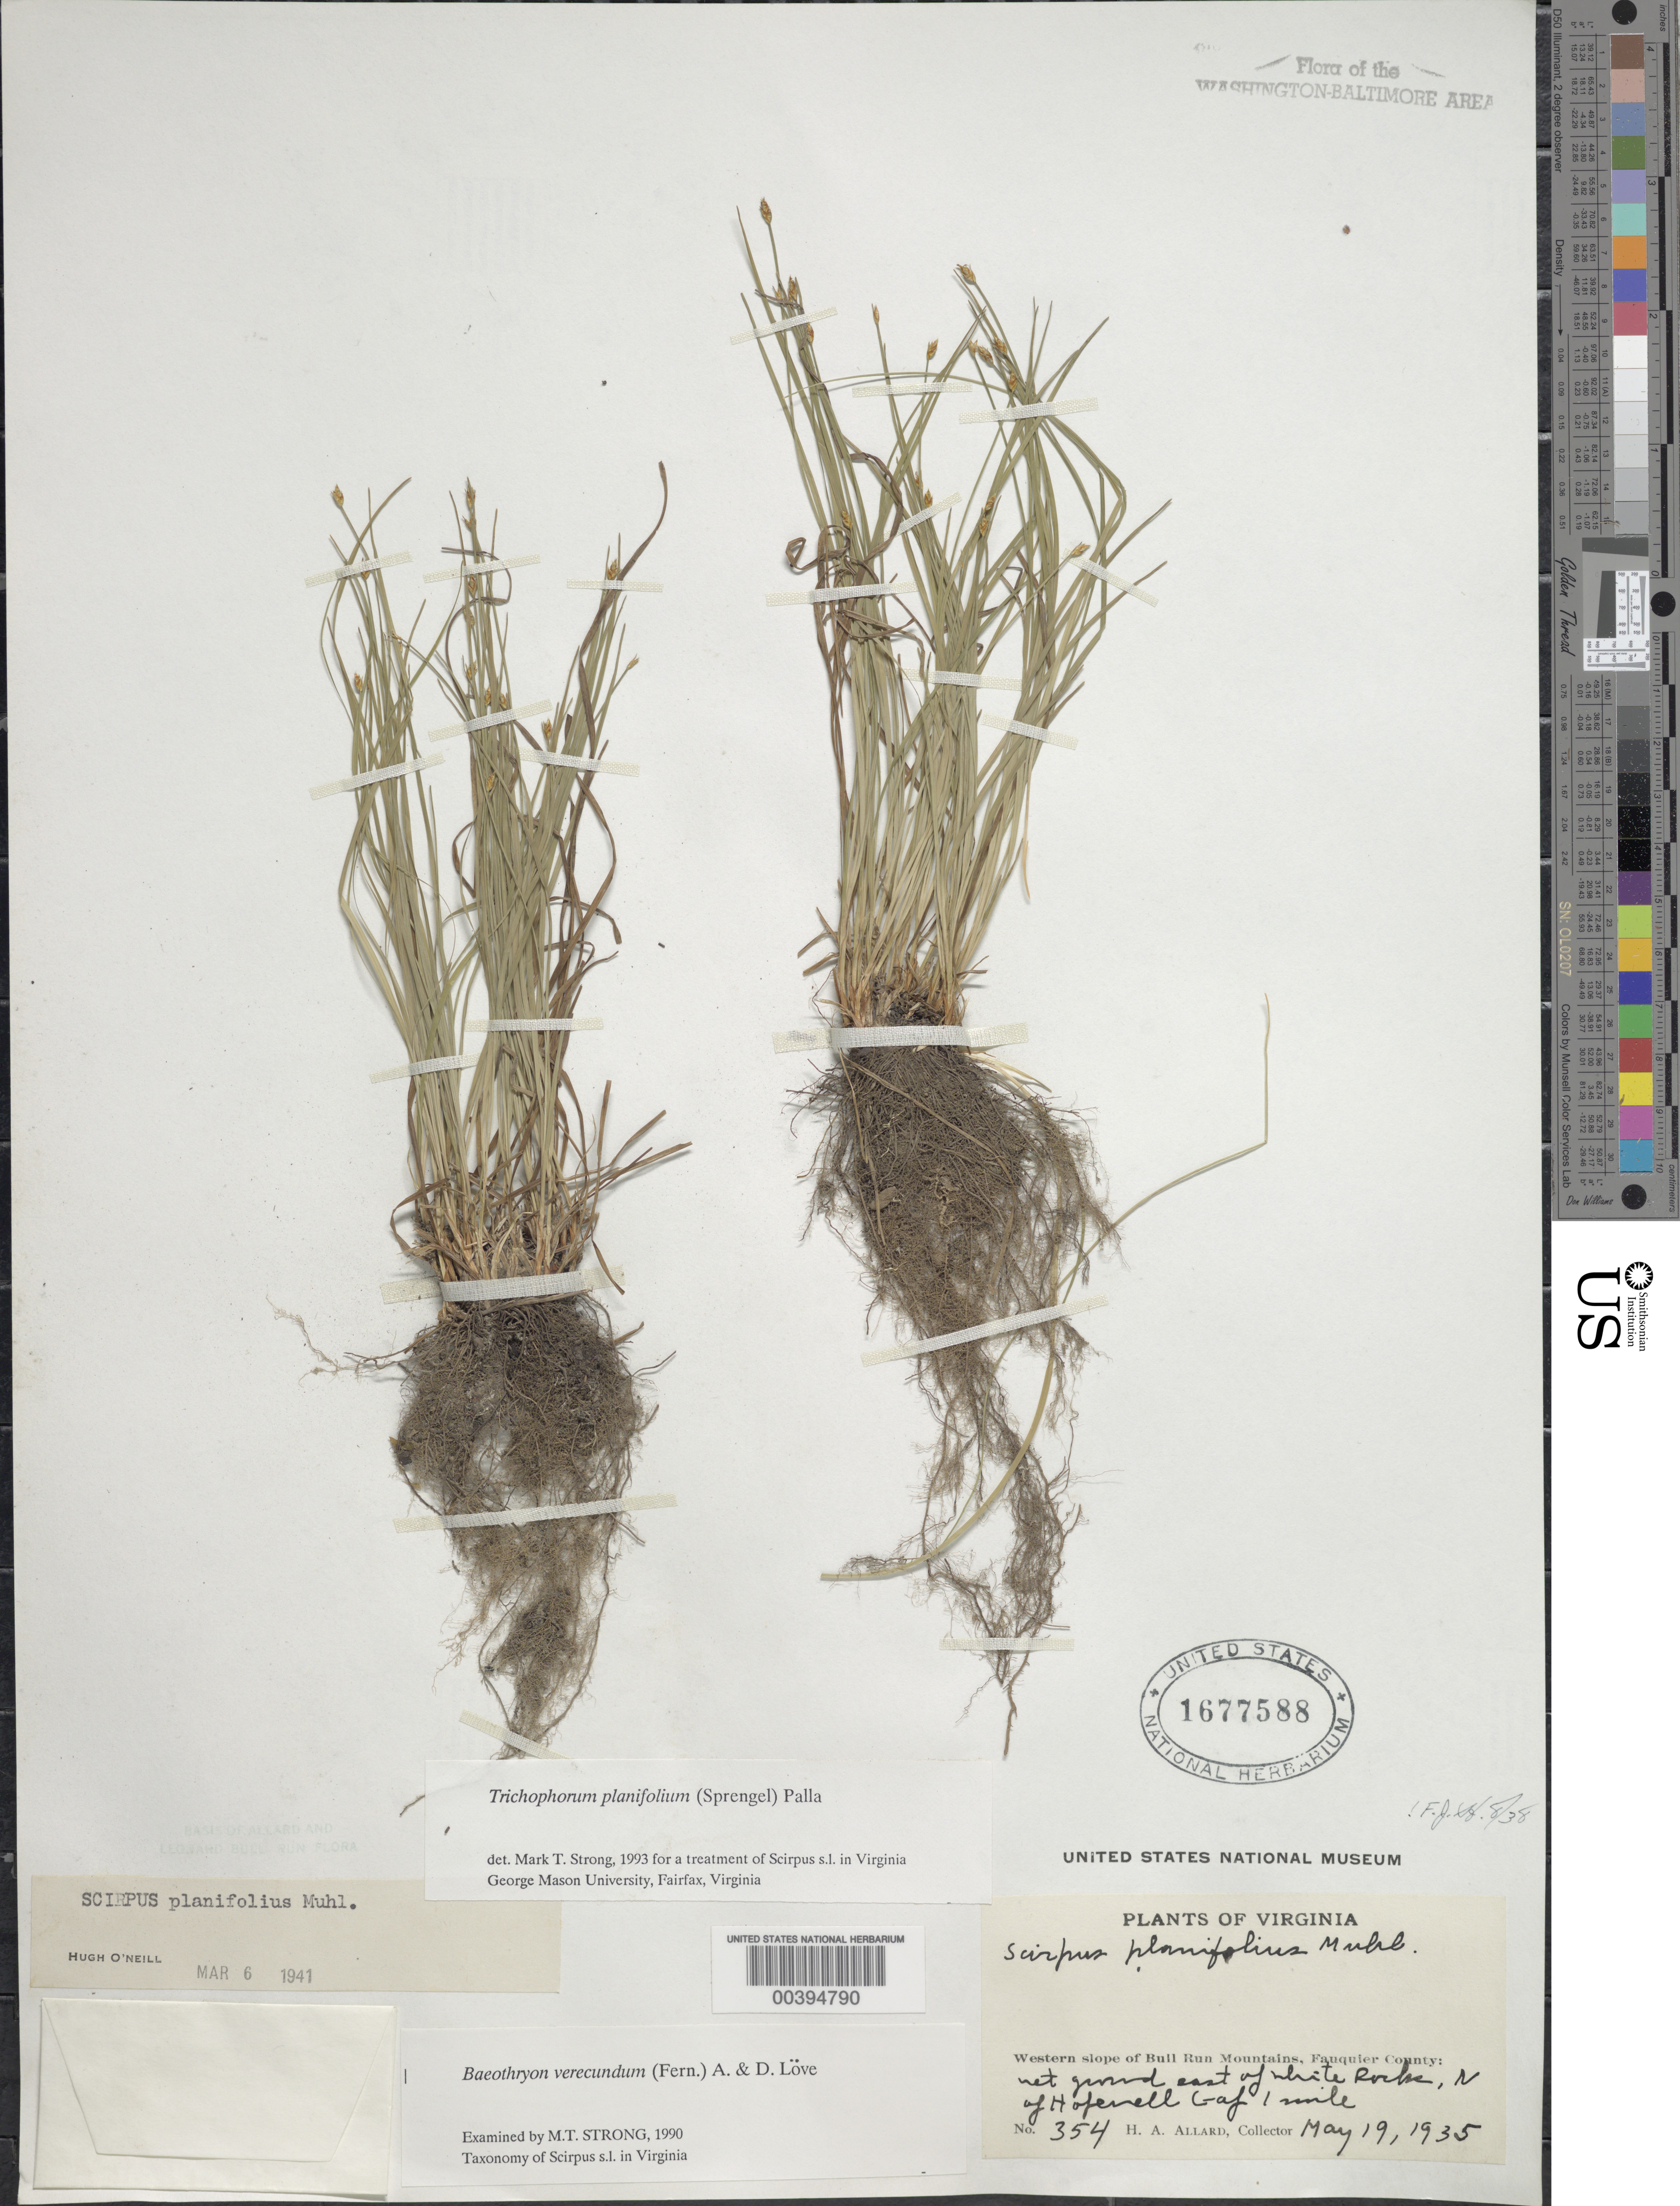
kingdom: Plantae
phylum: Tracheophyta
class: Liliopsida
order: Poales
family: Cyperaceae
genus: Trichophorum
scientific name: Trichophorum planifolium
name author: (Spreng.) Palla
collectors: H. A. Allard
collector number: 354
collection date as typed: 19 May 1935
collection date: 1935-05-19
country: United States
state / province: Virginia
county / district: Fauquier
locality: E of White Rocks, N of Hopewell Gap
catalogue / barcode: US 1677588